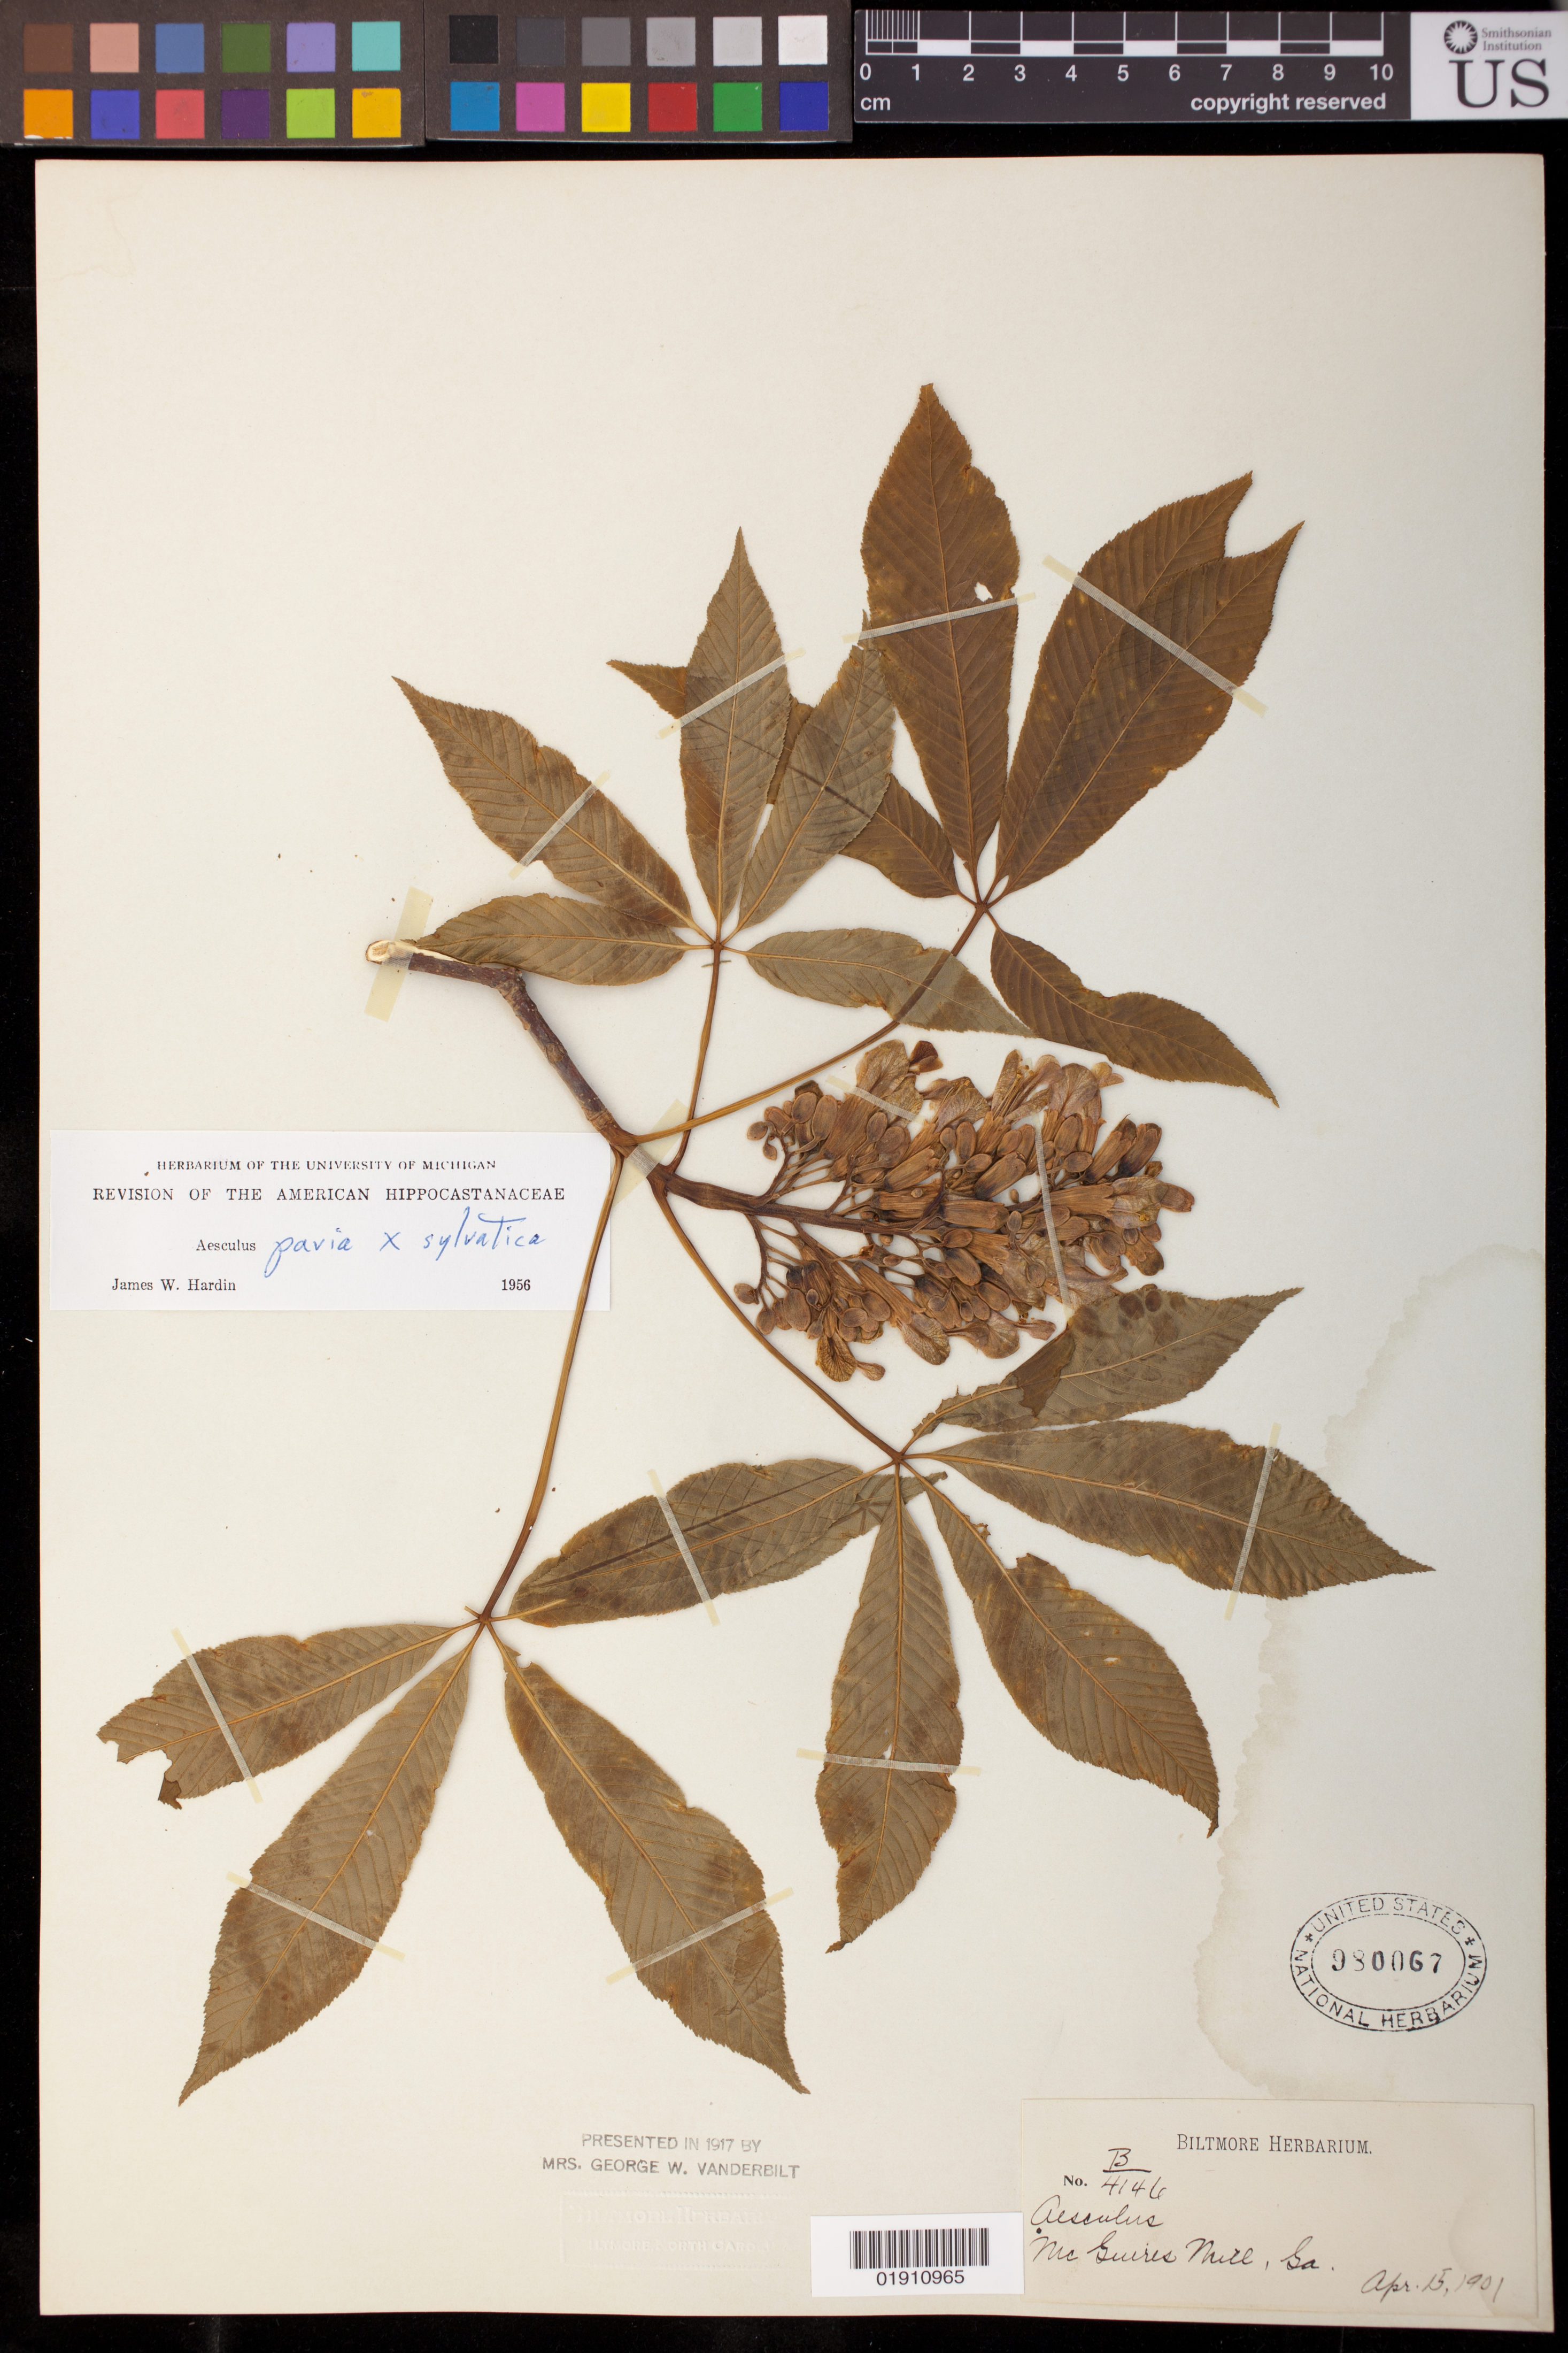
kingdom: Plantae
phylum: Tracheophyta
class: Magnoliopsida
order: Sapindales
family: Sapindaceae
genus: Aesculus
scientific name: Aesculus pavia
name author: L.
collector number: B4146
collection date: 1901-04-15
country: United States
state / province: Georgia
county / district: Gwinnett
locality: McGuires Mill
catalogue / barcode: US 980067